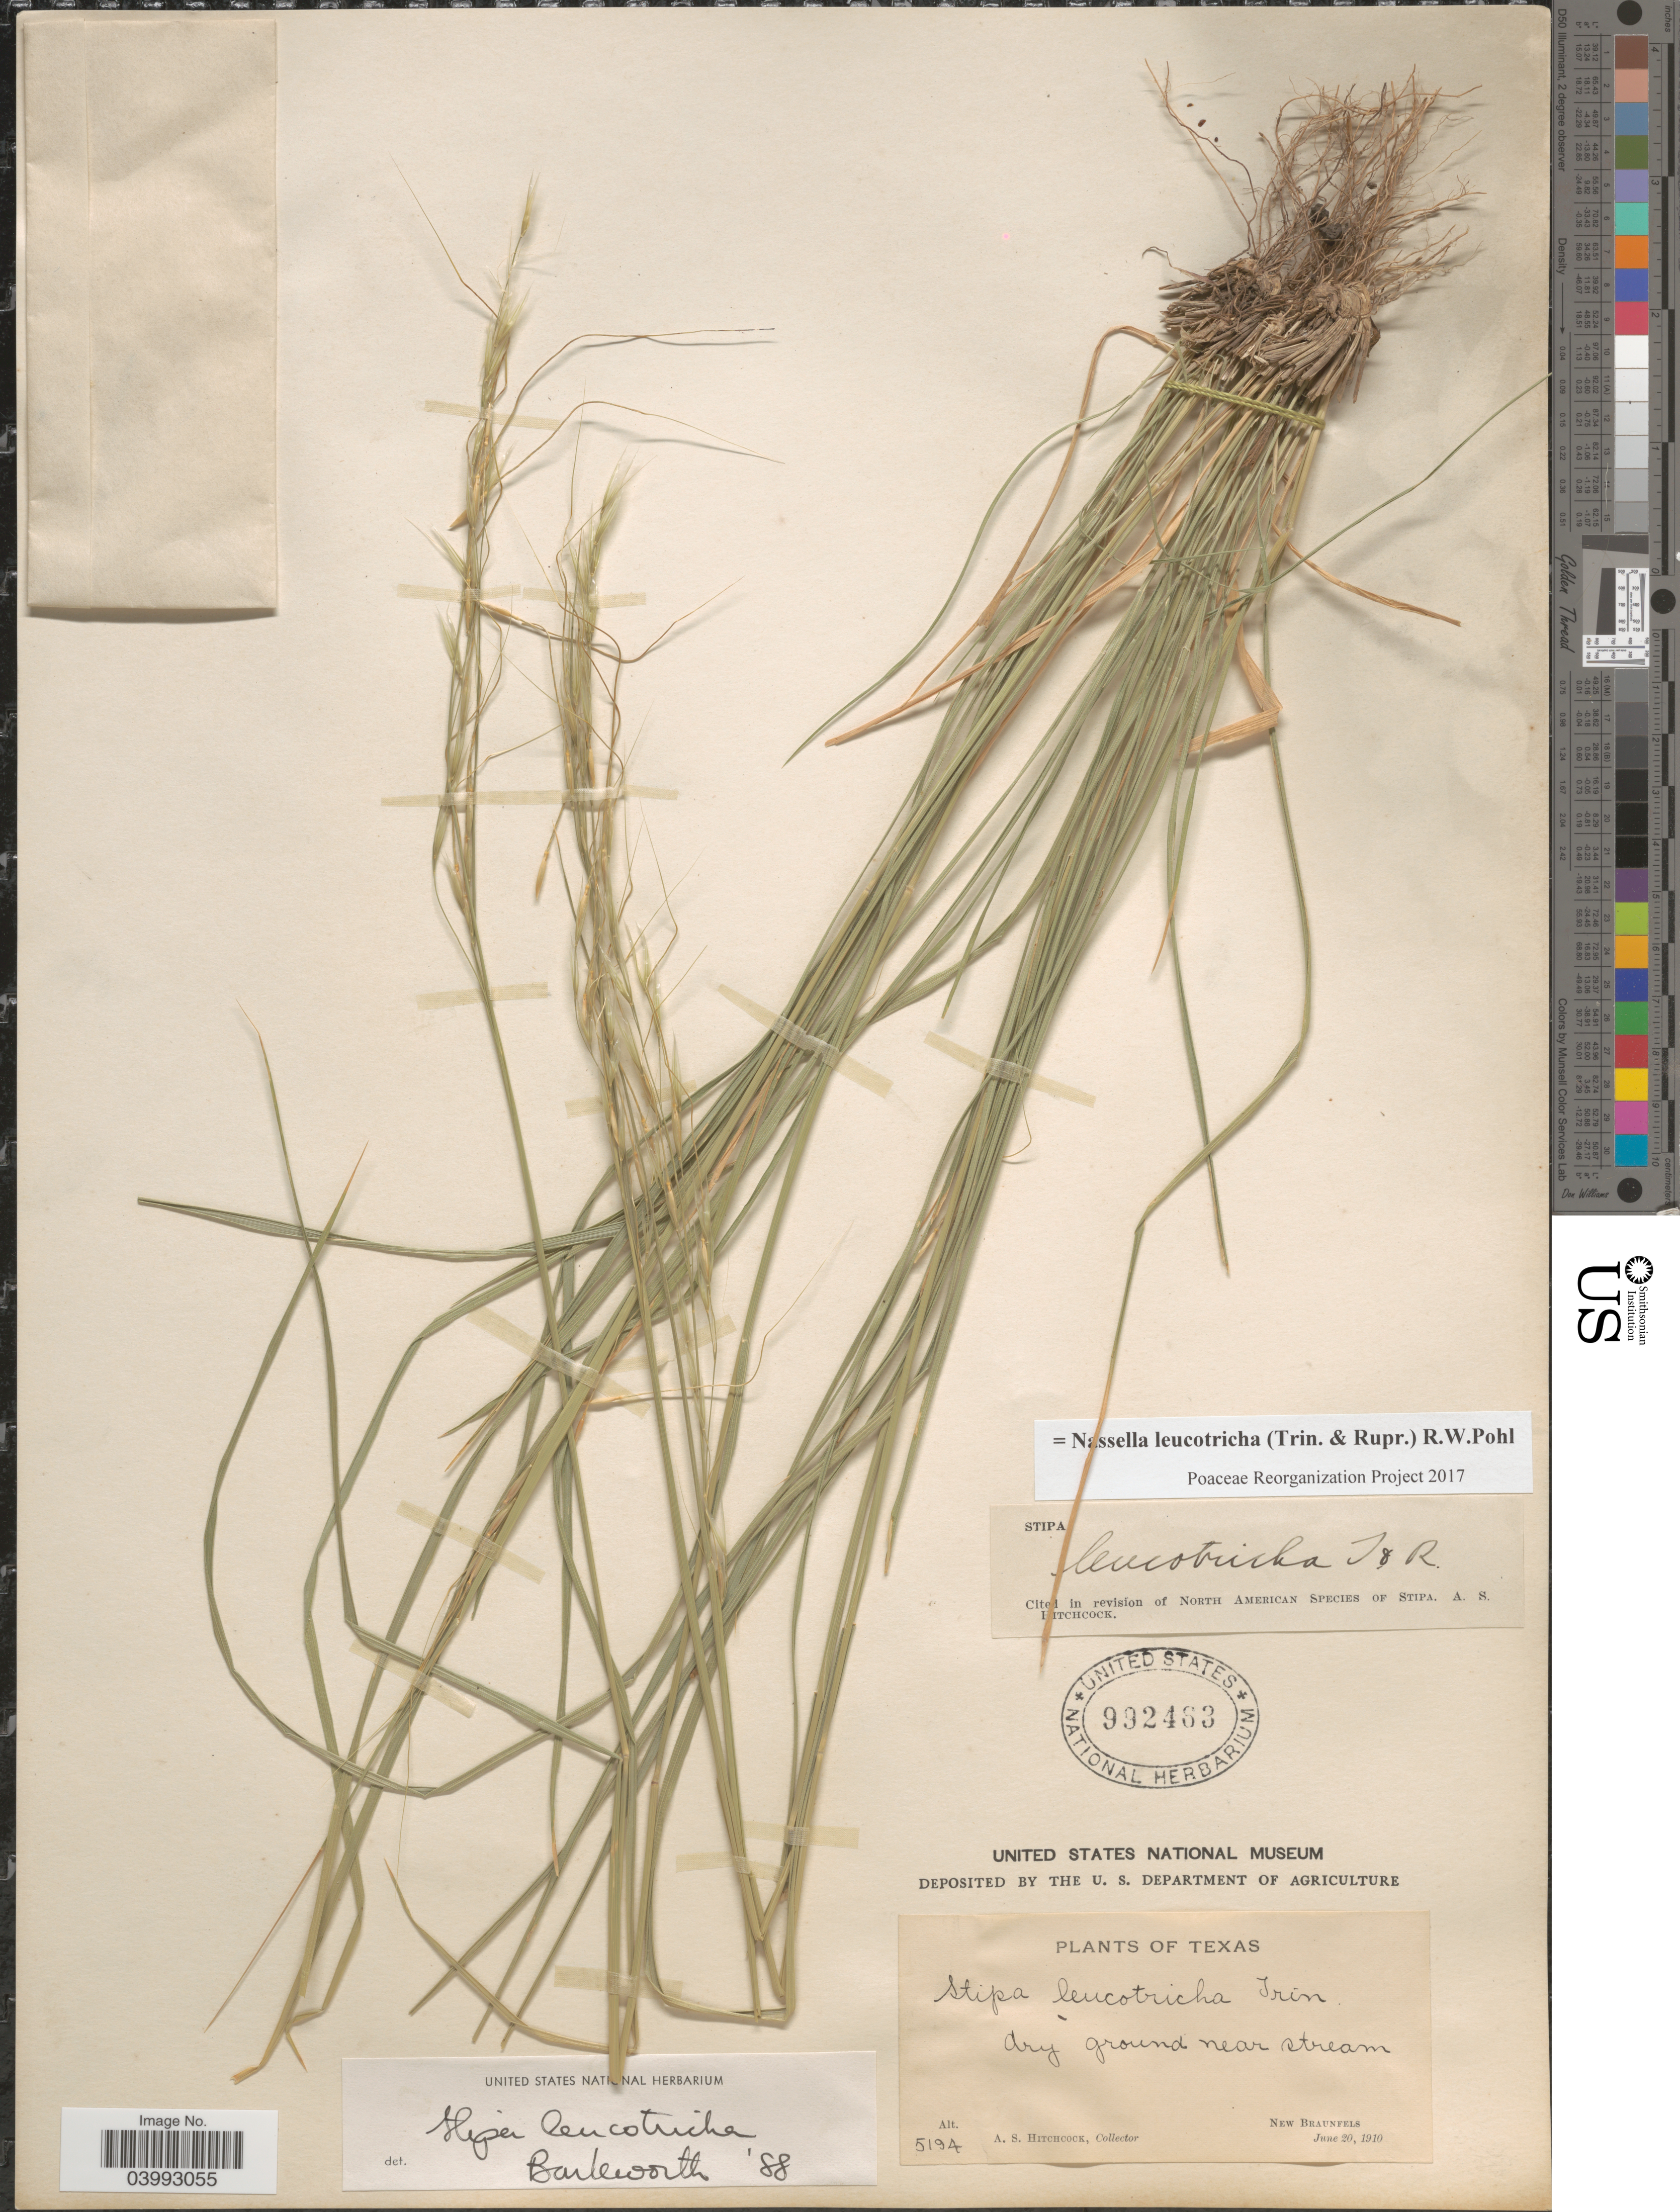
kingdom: Plantae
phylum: Tracheophyta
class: Liliopsida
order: Poales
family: Poaceae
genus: Nassella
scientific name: Nassella leucotricha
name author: (Trin. & Rupr.) R.W. Pohl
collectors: A. S. Hitchcock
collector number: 5194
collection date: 1910-06-20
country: United States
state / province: Texas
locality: New Braunfels.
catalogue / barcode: US 992463